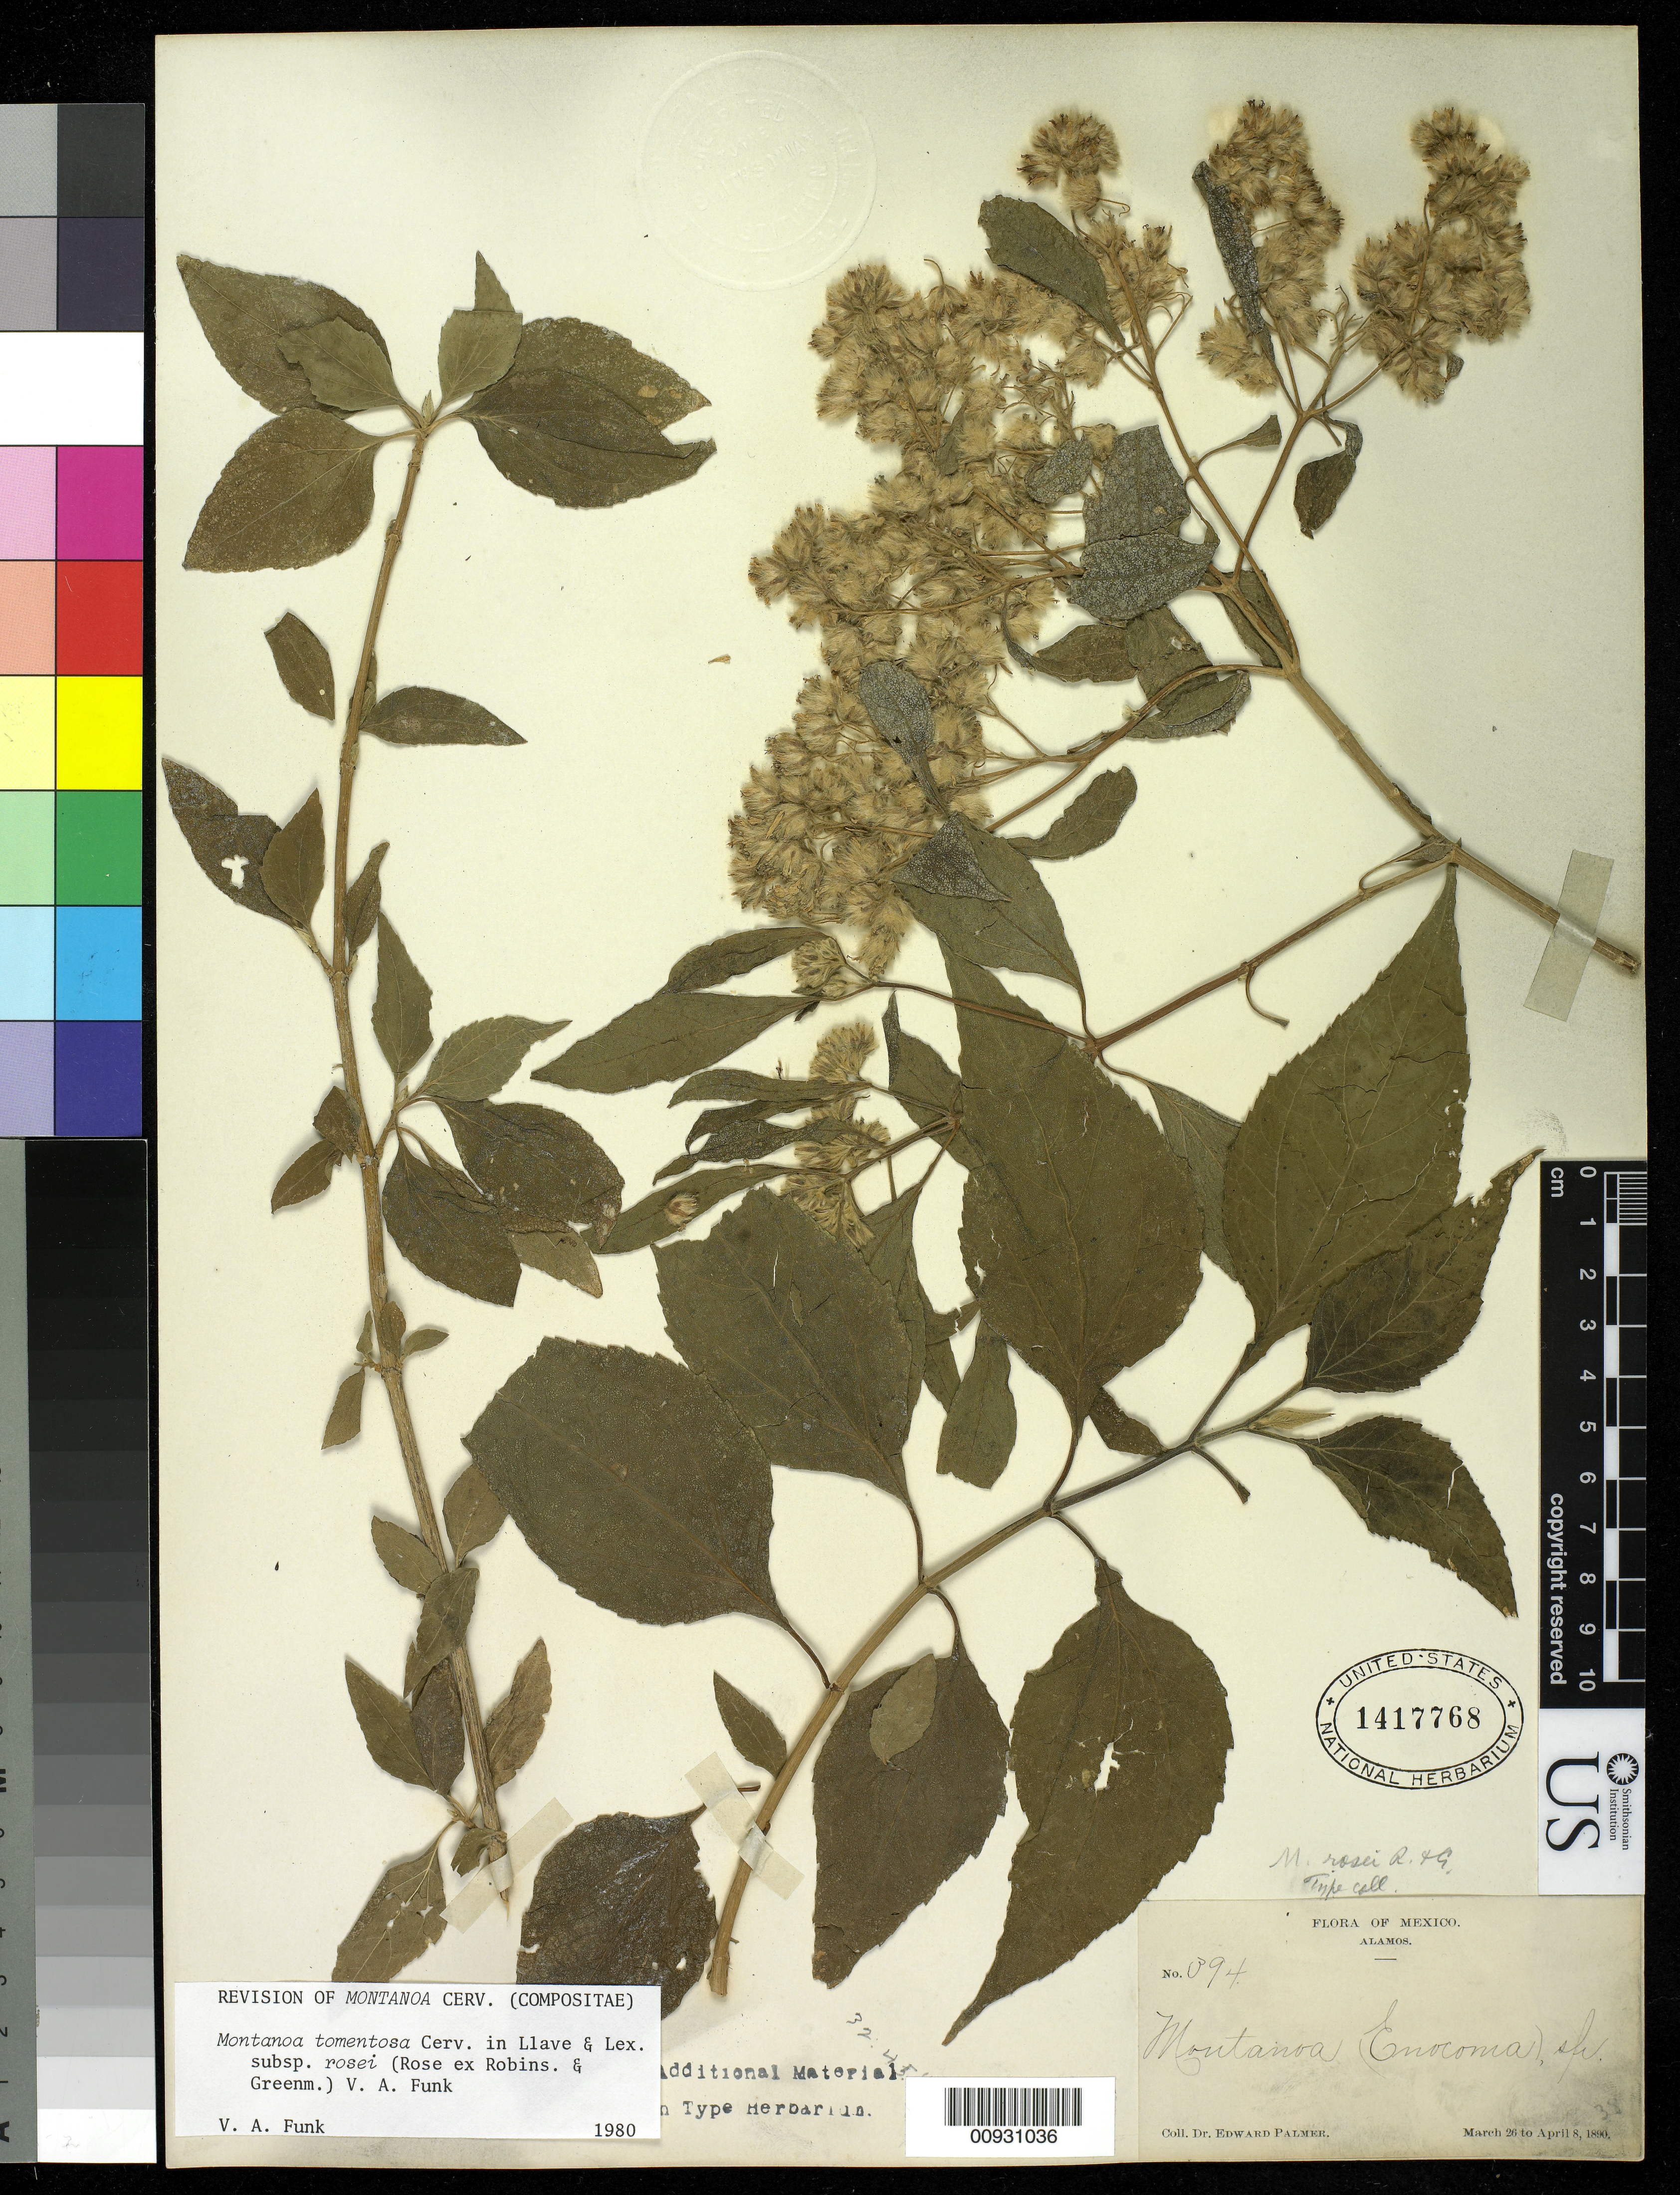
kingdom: Plantae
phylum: Tracheophyta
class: Magnoliopsida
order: Asterales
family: Asteraceae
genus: Montanoa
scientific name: Montanoa rosei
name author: B.L. Rob. & Greenm.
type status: Isotype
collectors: E. Palmer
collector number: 394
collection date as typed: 26 Mar 1890 to 08 Apr 1890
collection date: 1890-03-26/1890-04-08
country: Mexico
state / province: Sonora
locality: Alamos.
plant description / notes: Author erroneously cited as "Rose ex Robins. & Greenm."; protologue does not attribute name to Rose.; Specimen ex John Donnell Smith herbarium.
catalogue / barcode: US 1417768